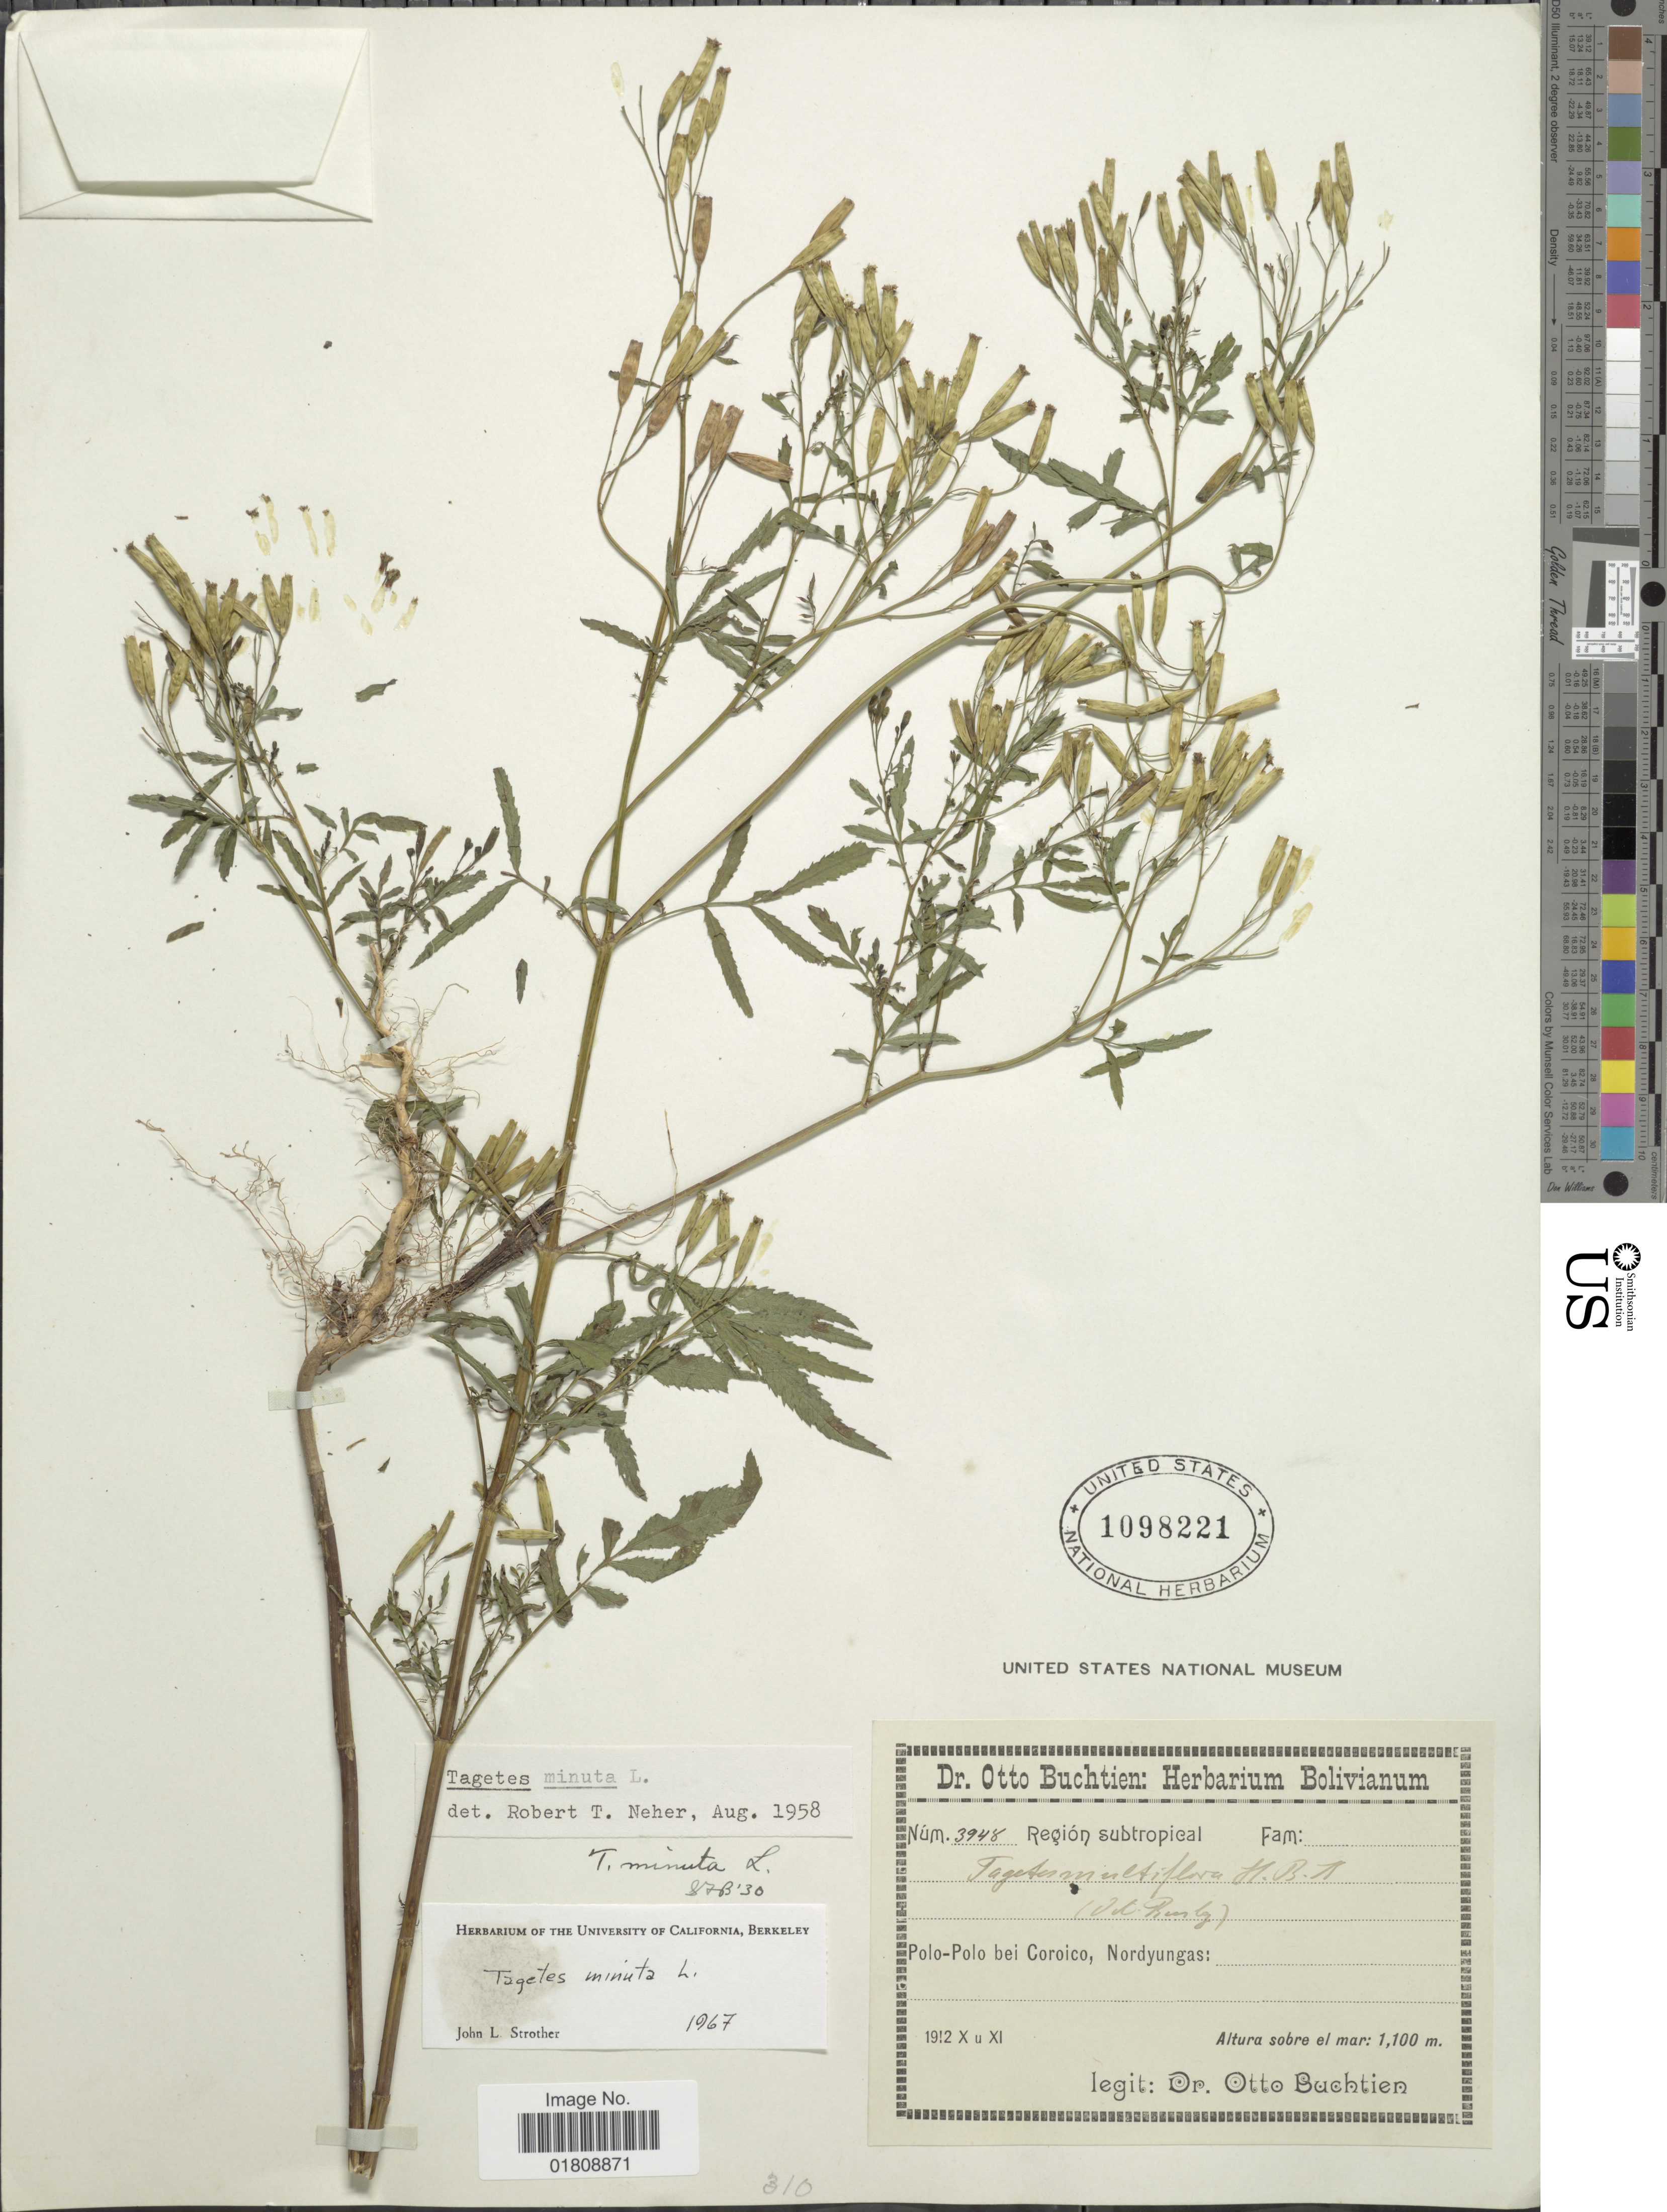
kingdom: Plantae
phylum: Tracheophyta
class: Magnoliopsida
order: Asterales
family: Asteraceae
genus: Tagetes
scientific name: Tagetes minuta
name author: L.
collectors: O. Buchtien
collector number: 3948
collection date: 1912-10/1912-11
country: Bolivia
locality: Polo-Polo bei Coroico, Nordyungas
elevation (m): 1100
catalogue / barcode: US 1098221